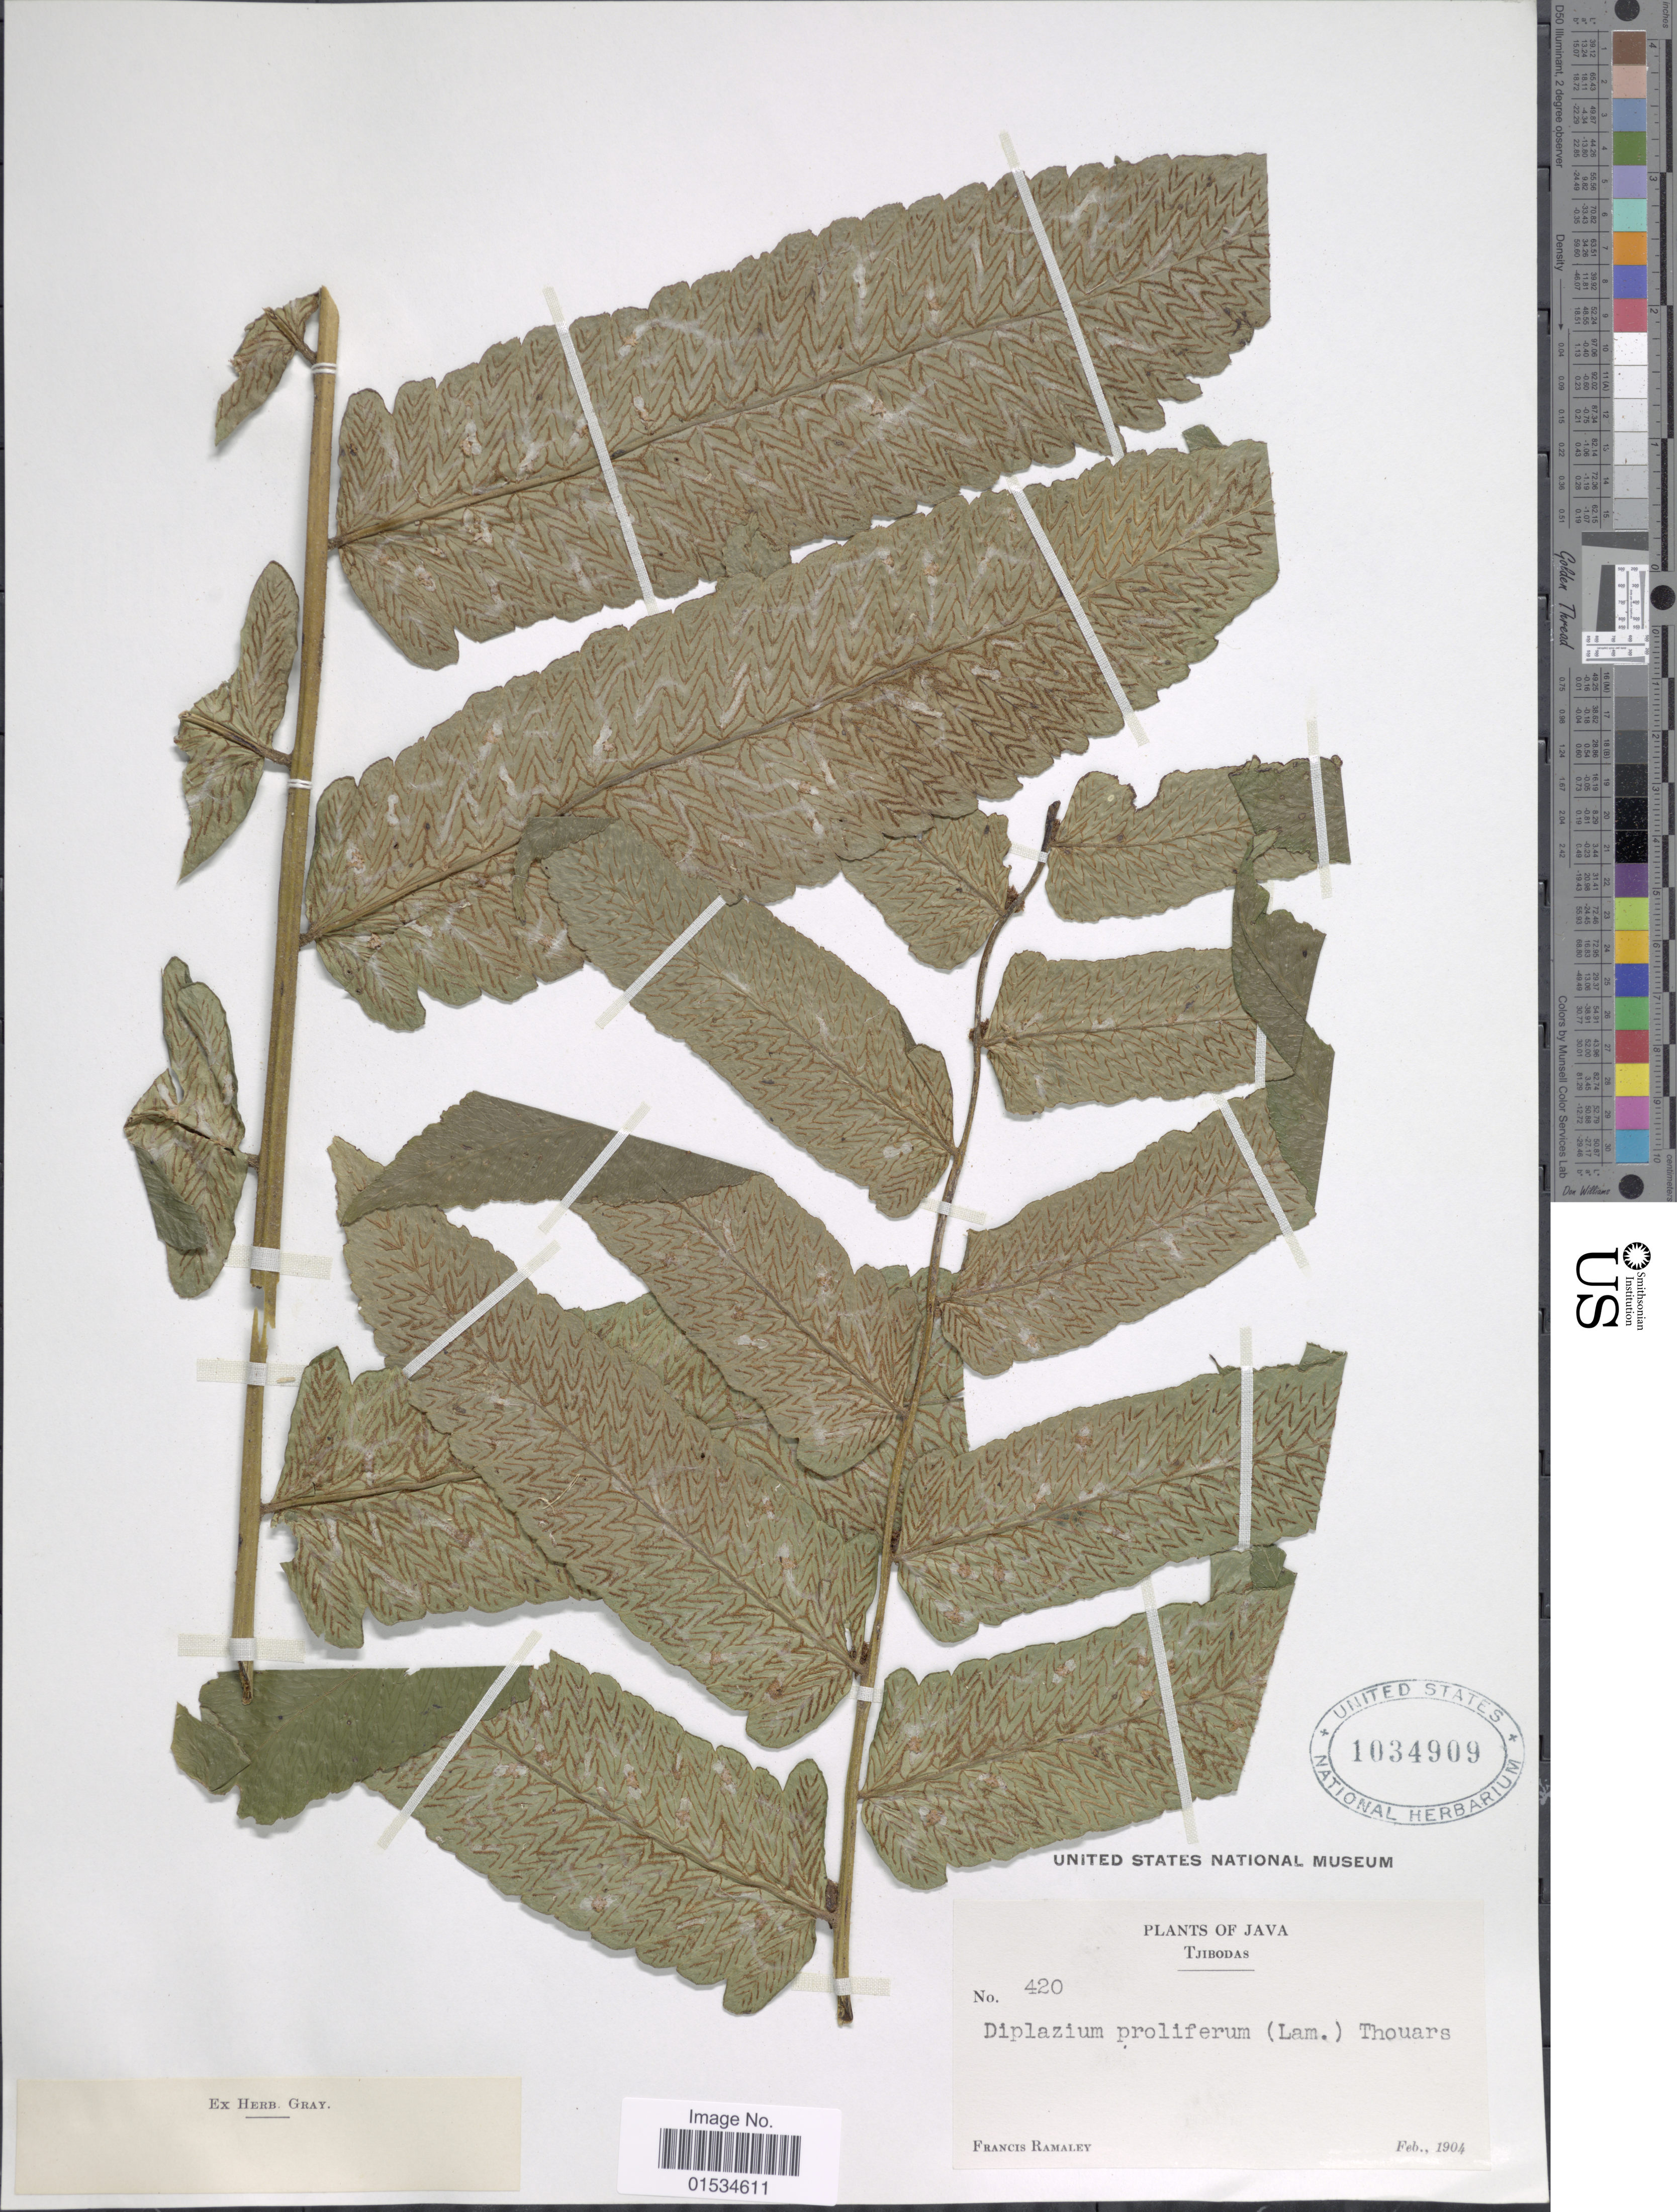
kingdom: Plantae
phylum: Tracheophyta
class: Polypodiopsida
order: Polypodiales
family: Athyriaceae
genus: Diplazium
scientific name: Diplazium accendens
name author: Blume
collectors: F. Ramaley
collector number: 420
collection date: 1904-02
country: Indonesia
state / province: Java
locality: Tjibodas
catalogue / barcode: US 1034909